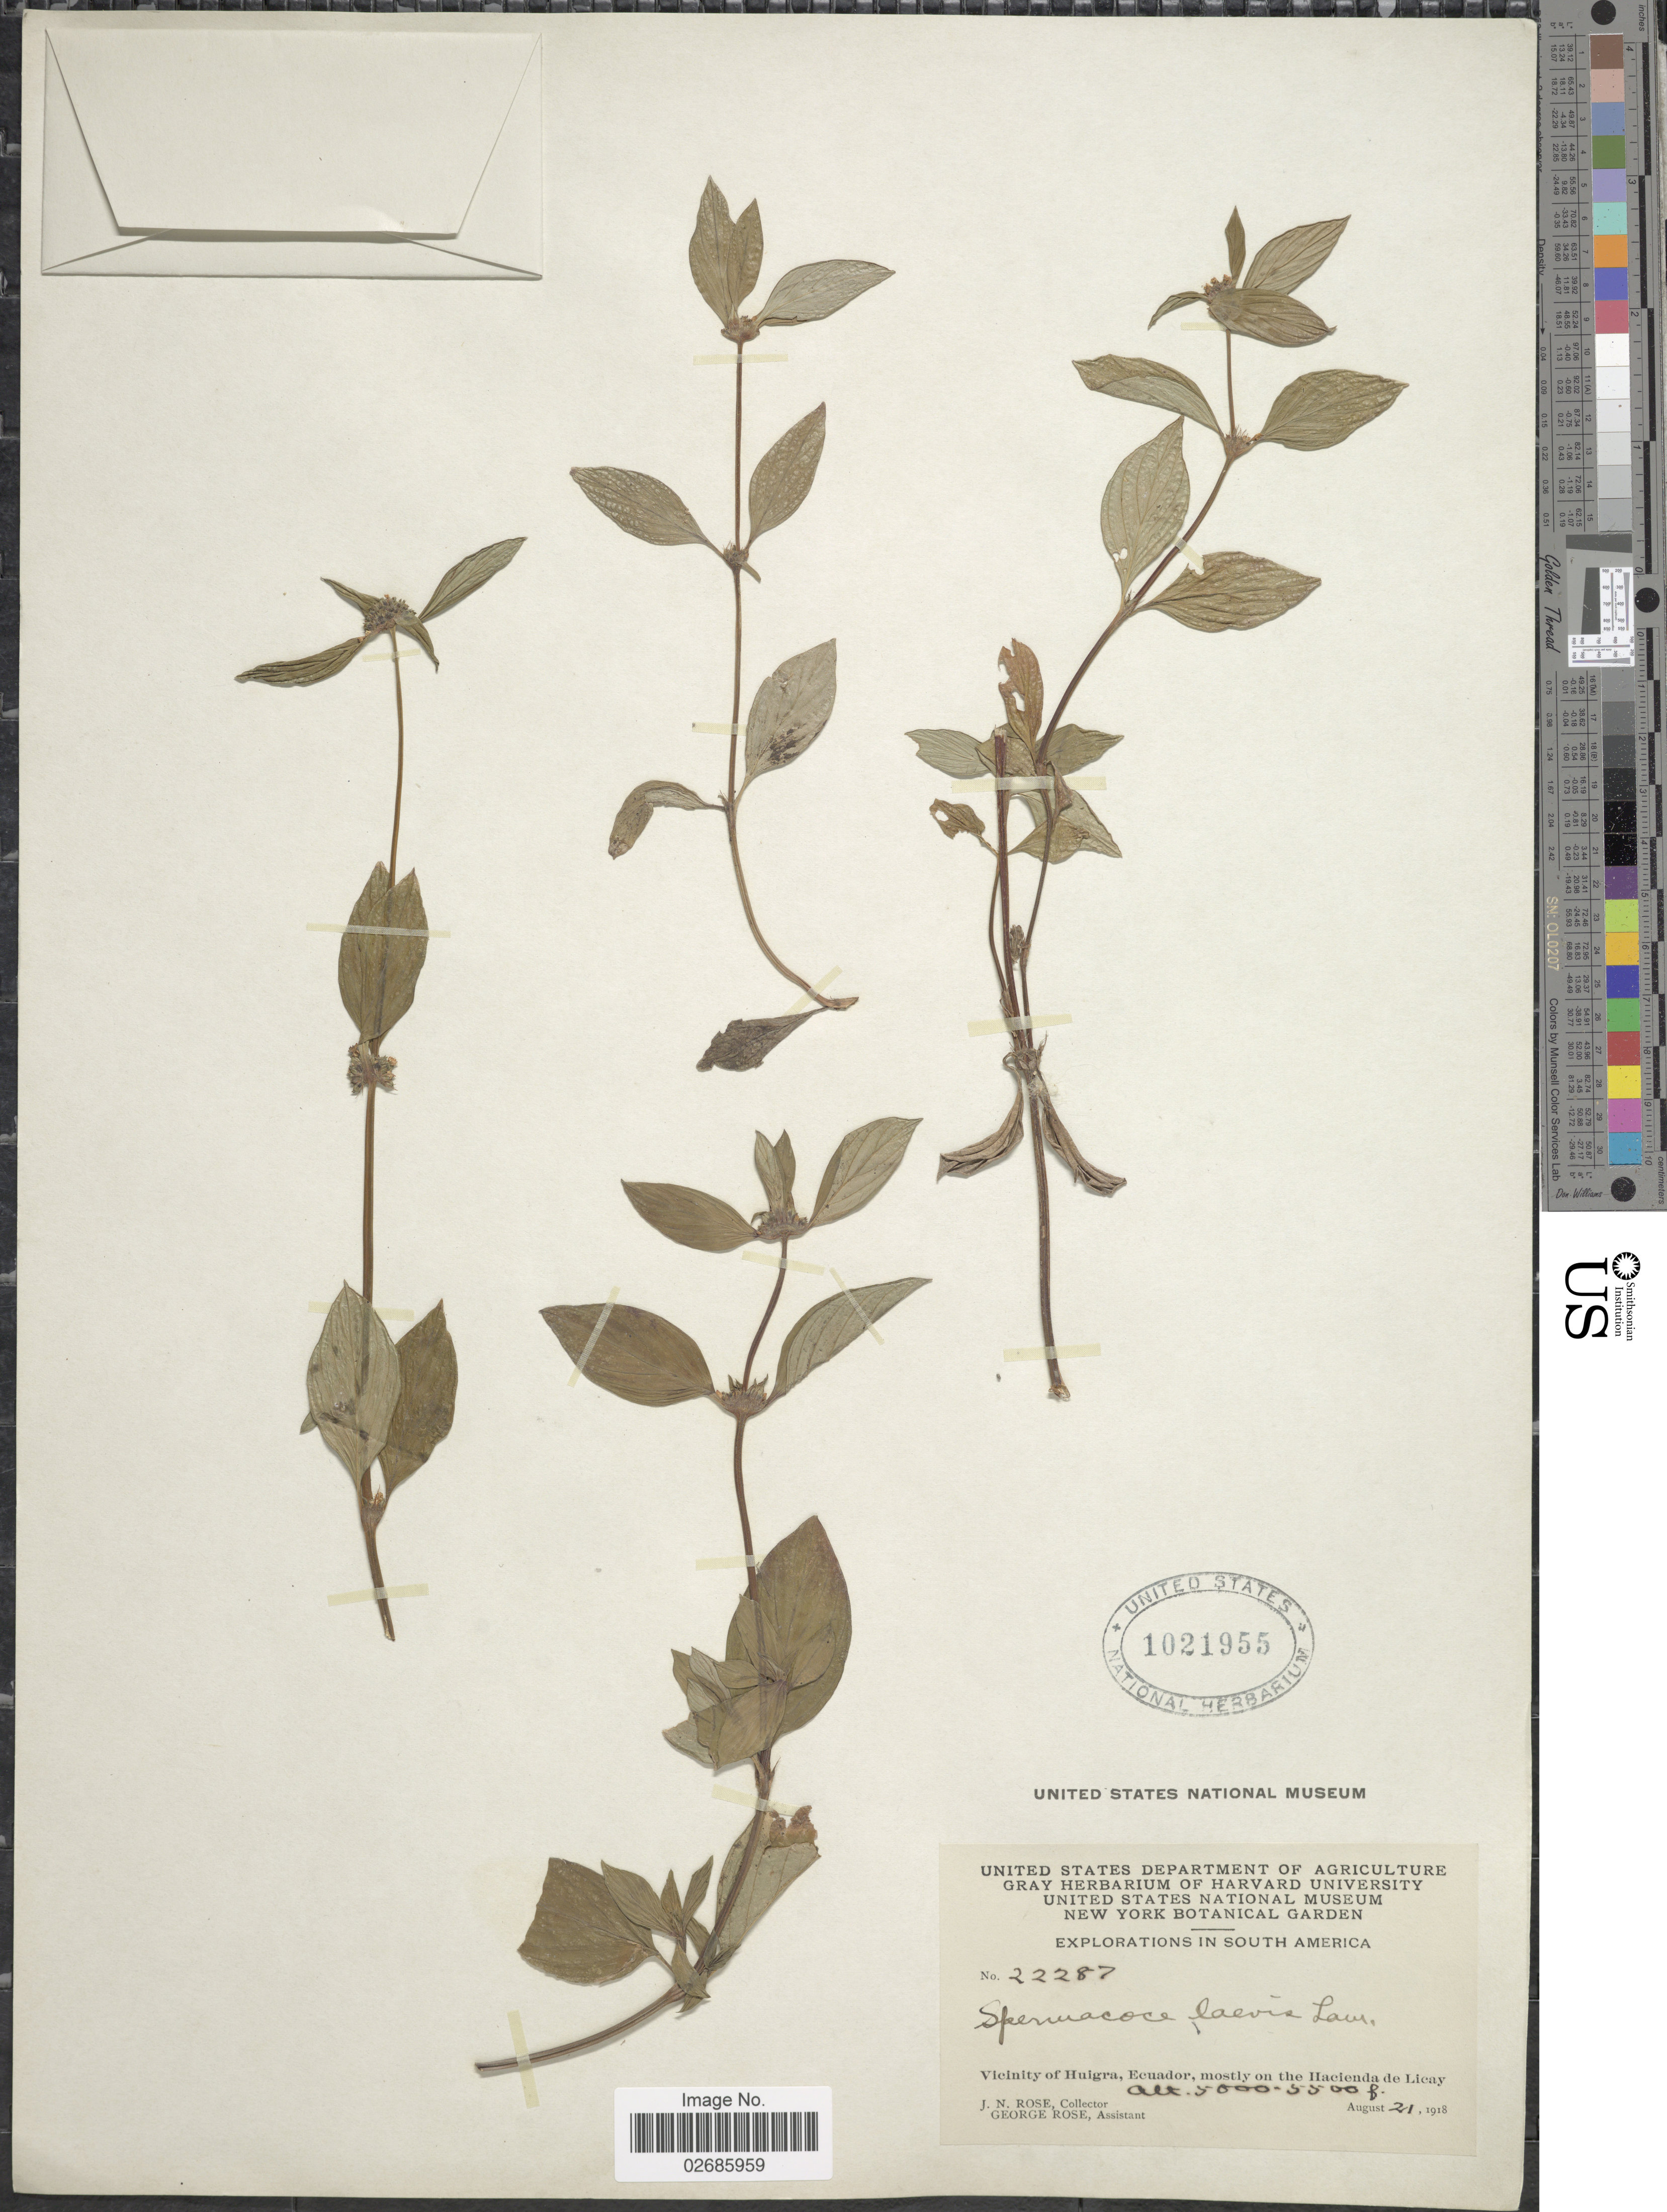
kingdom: Plantae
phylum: Tracheophyta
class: Magnoliopsida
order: Gentianales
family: Rubiaceae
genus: Borreria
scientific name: Borreria remota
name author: (Lam.) Bacigalupo & E.L. Cabral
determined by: Kirkbride, J. H., Jr.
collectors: J. N. Rose & G. Rose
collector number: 22287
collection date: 1918-08-21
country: Ecuador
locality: Vicinity of Huigra, mostly on the Hacienda de Licay.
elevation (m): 1524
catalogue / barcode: US 1021955